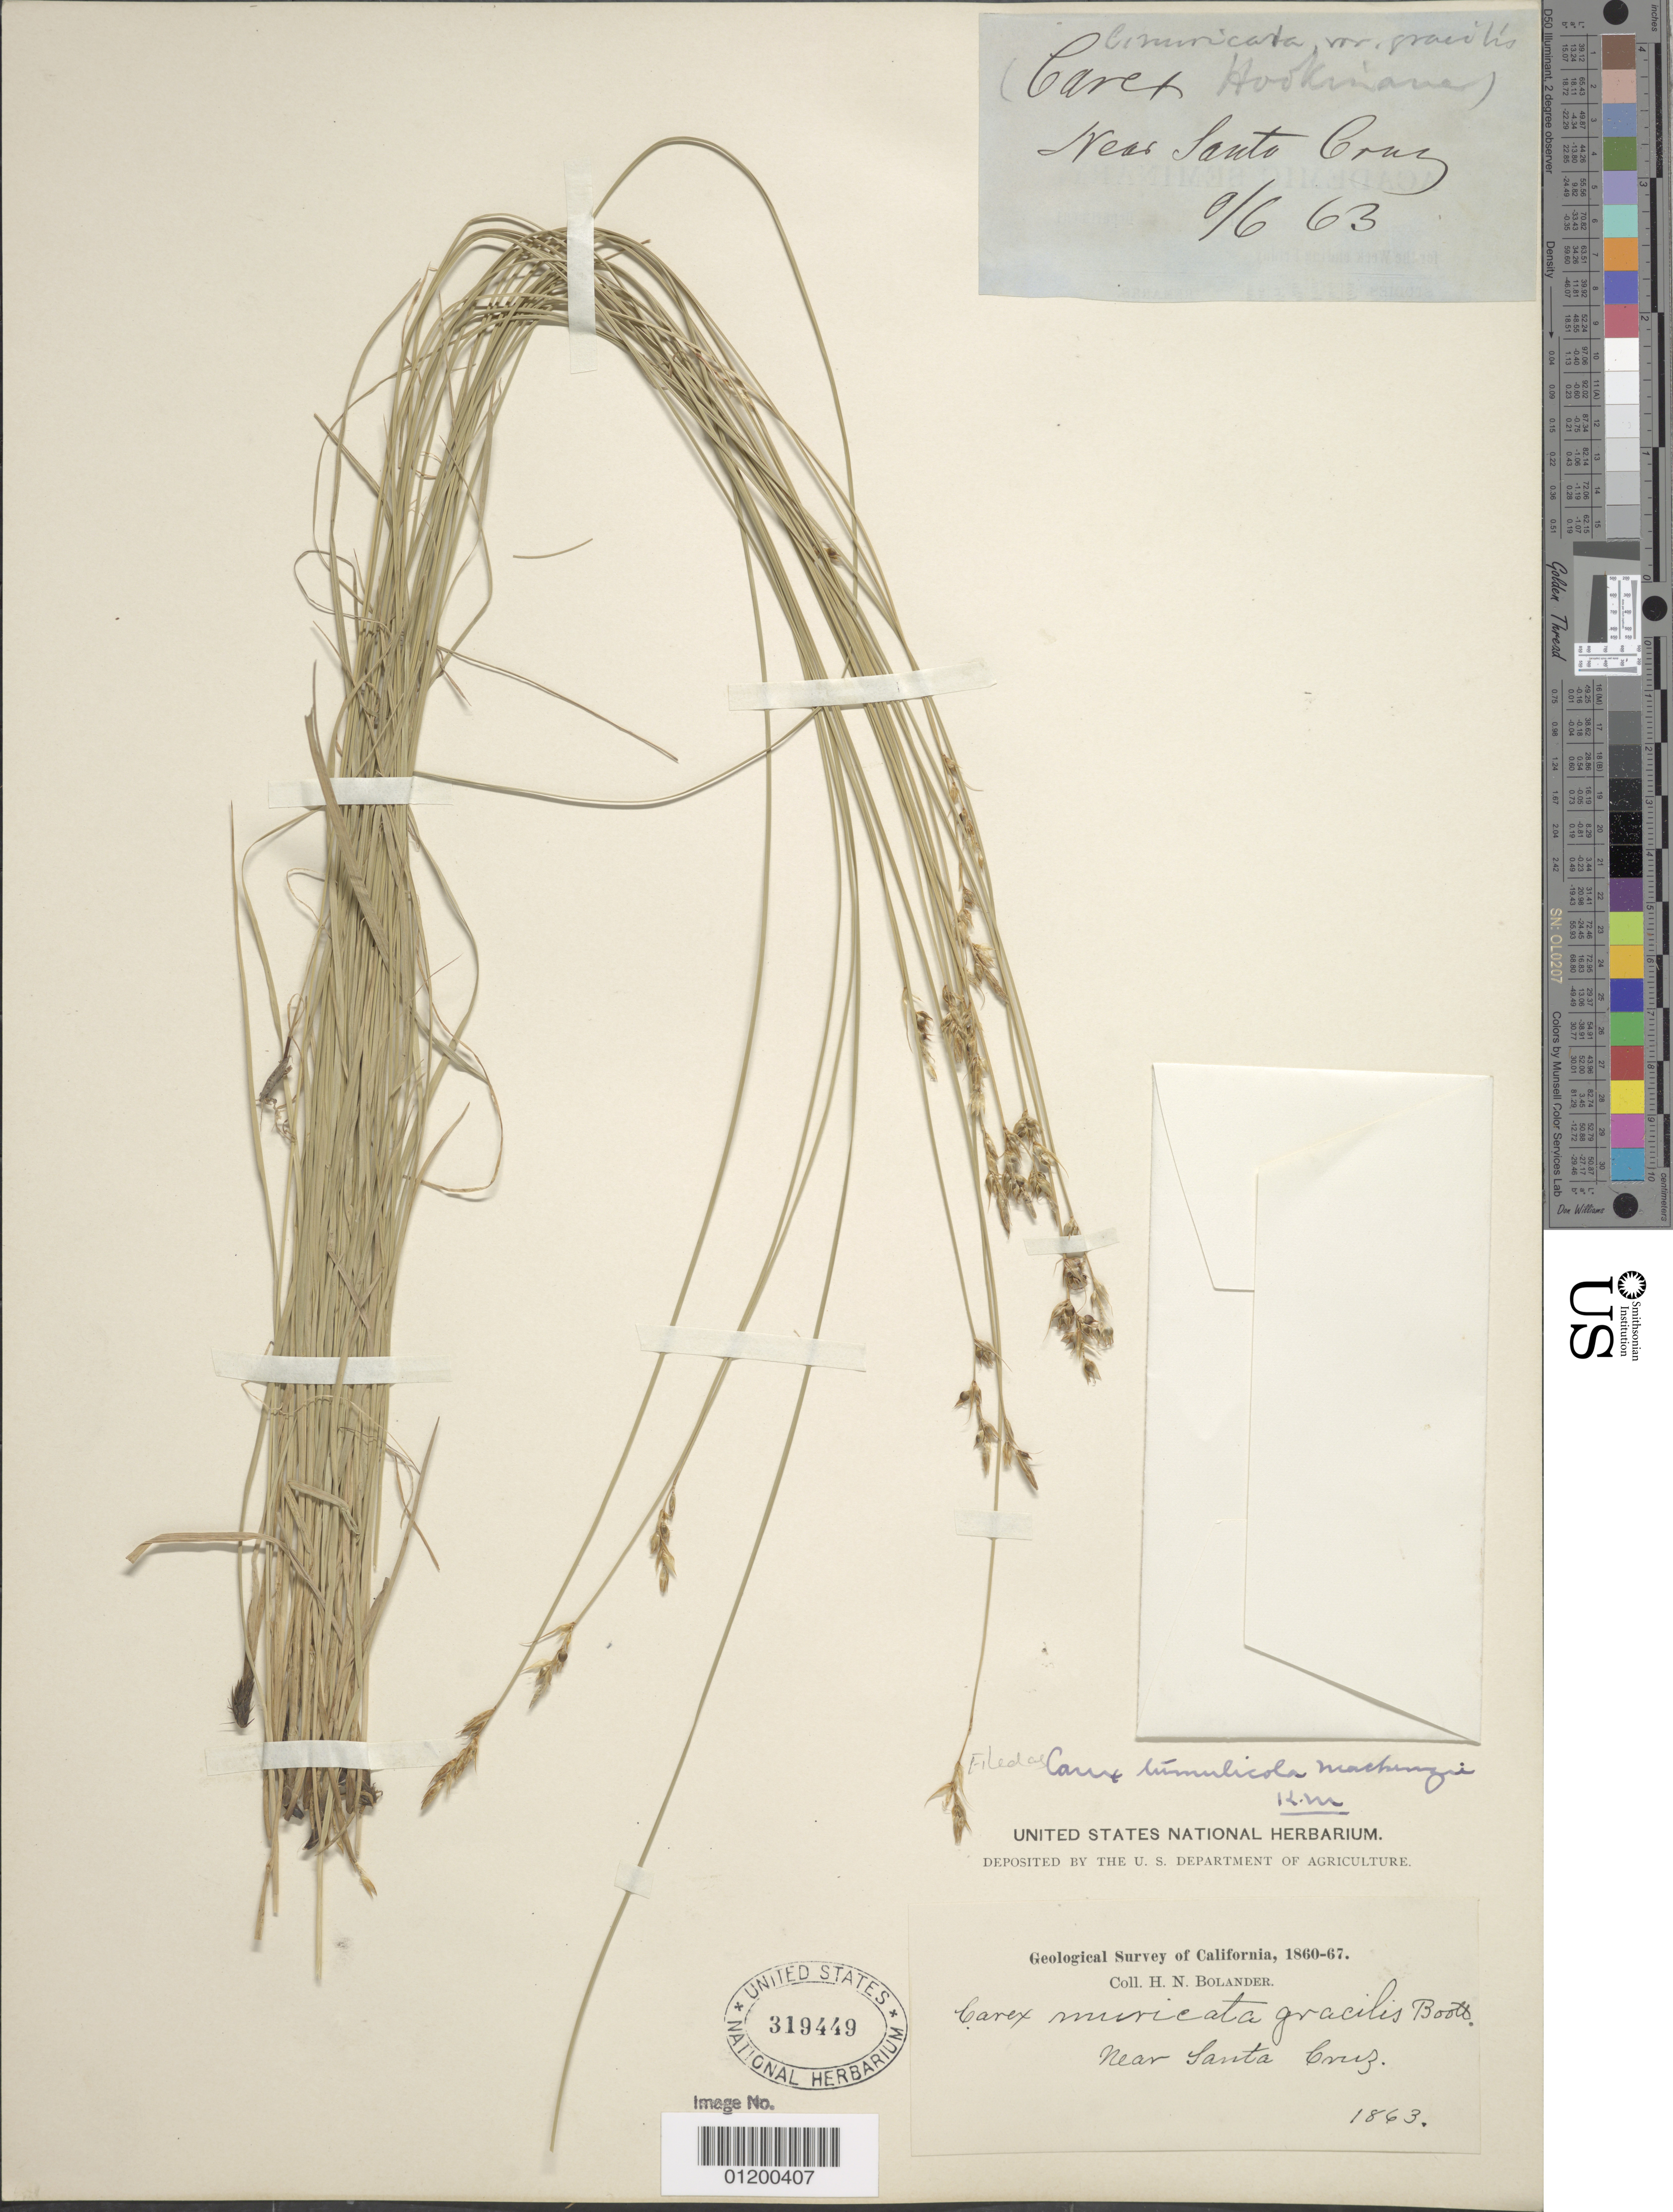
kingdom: Plantae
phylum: Tracheophyta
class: Liliopsida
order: Poales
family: Cyperaceae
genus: Carex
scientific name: Carex tumulicola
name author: Mack.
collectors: H. Bolander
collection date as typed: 1863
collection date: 1863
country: United States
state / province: California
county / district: Santa Cruz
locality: Near Santa Cruz.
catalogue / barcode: US 319449